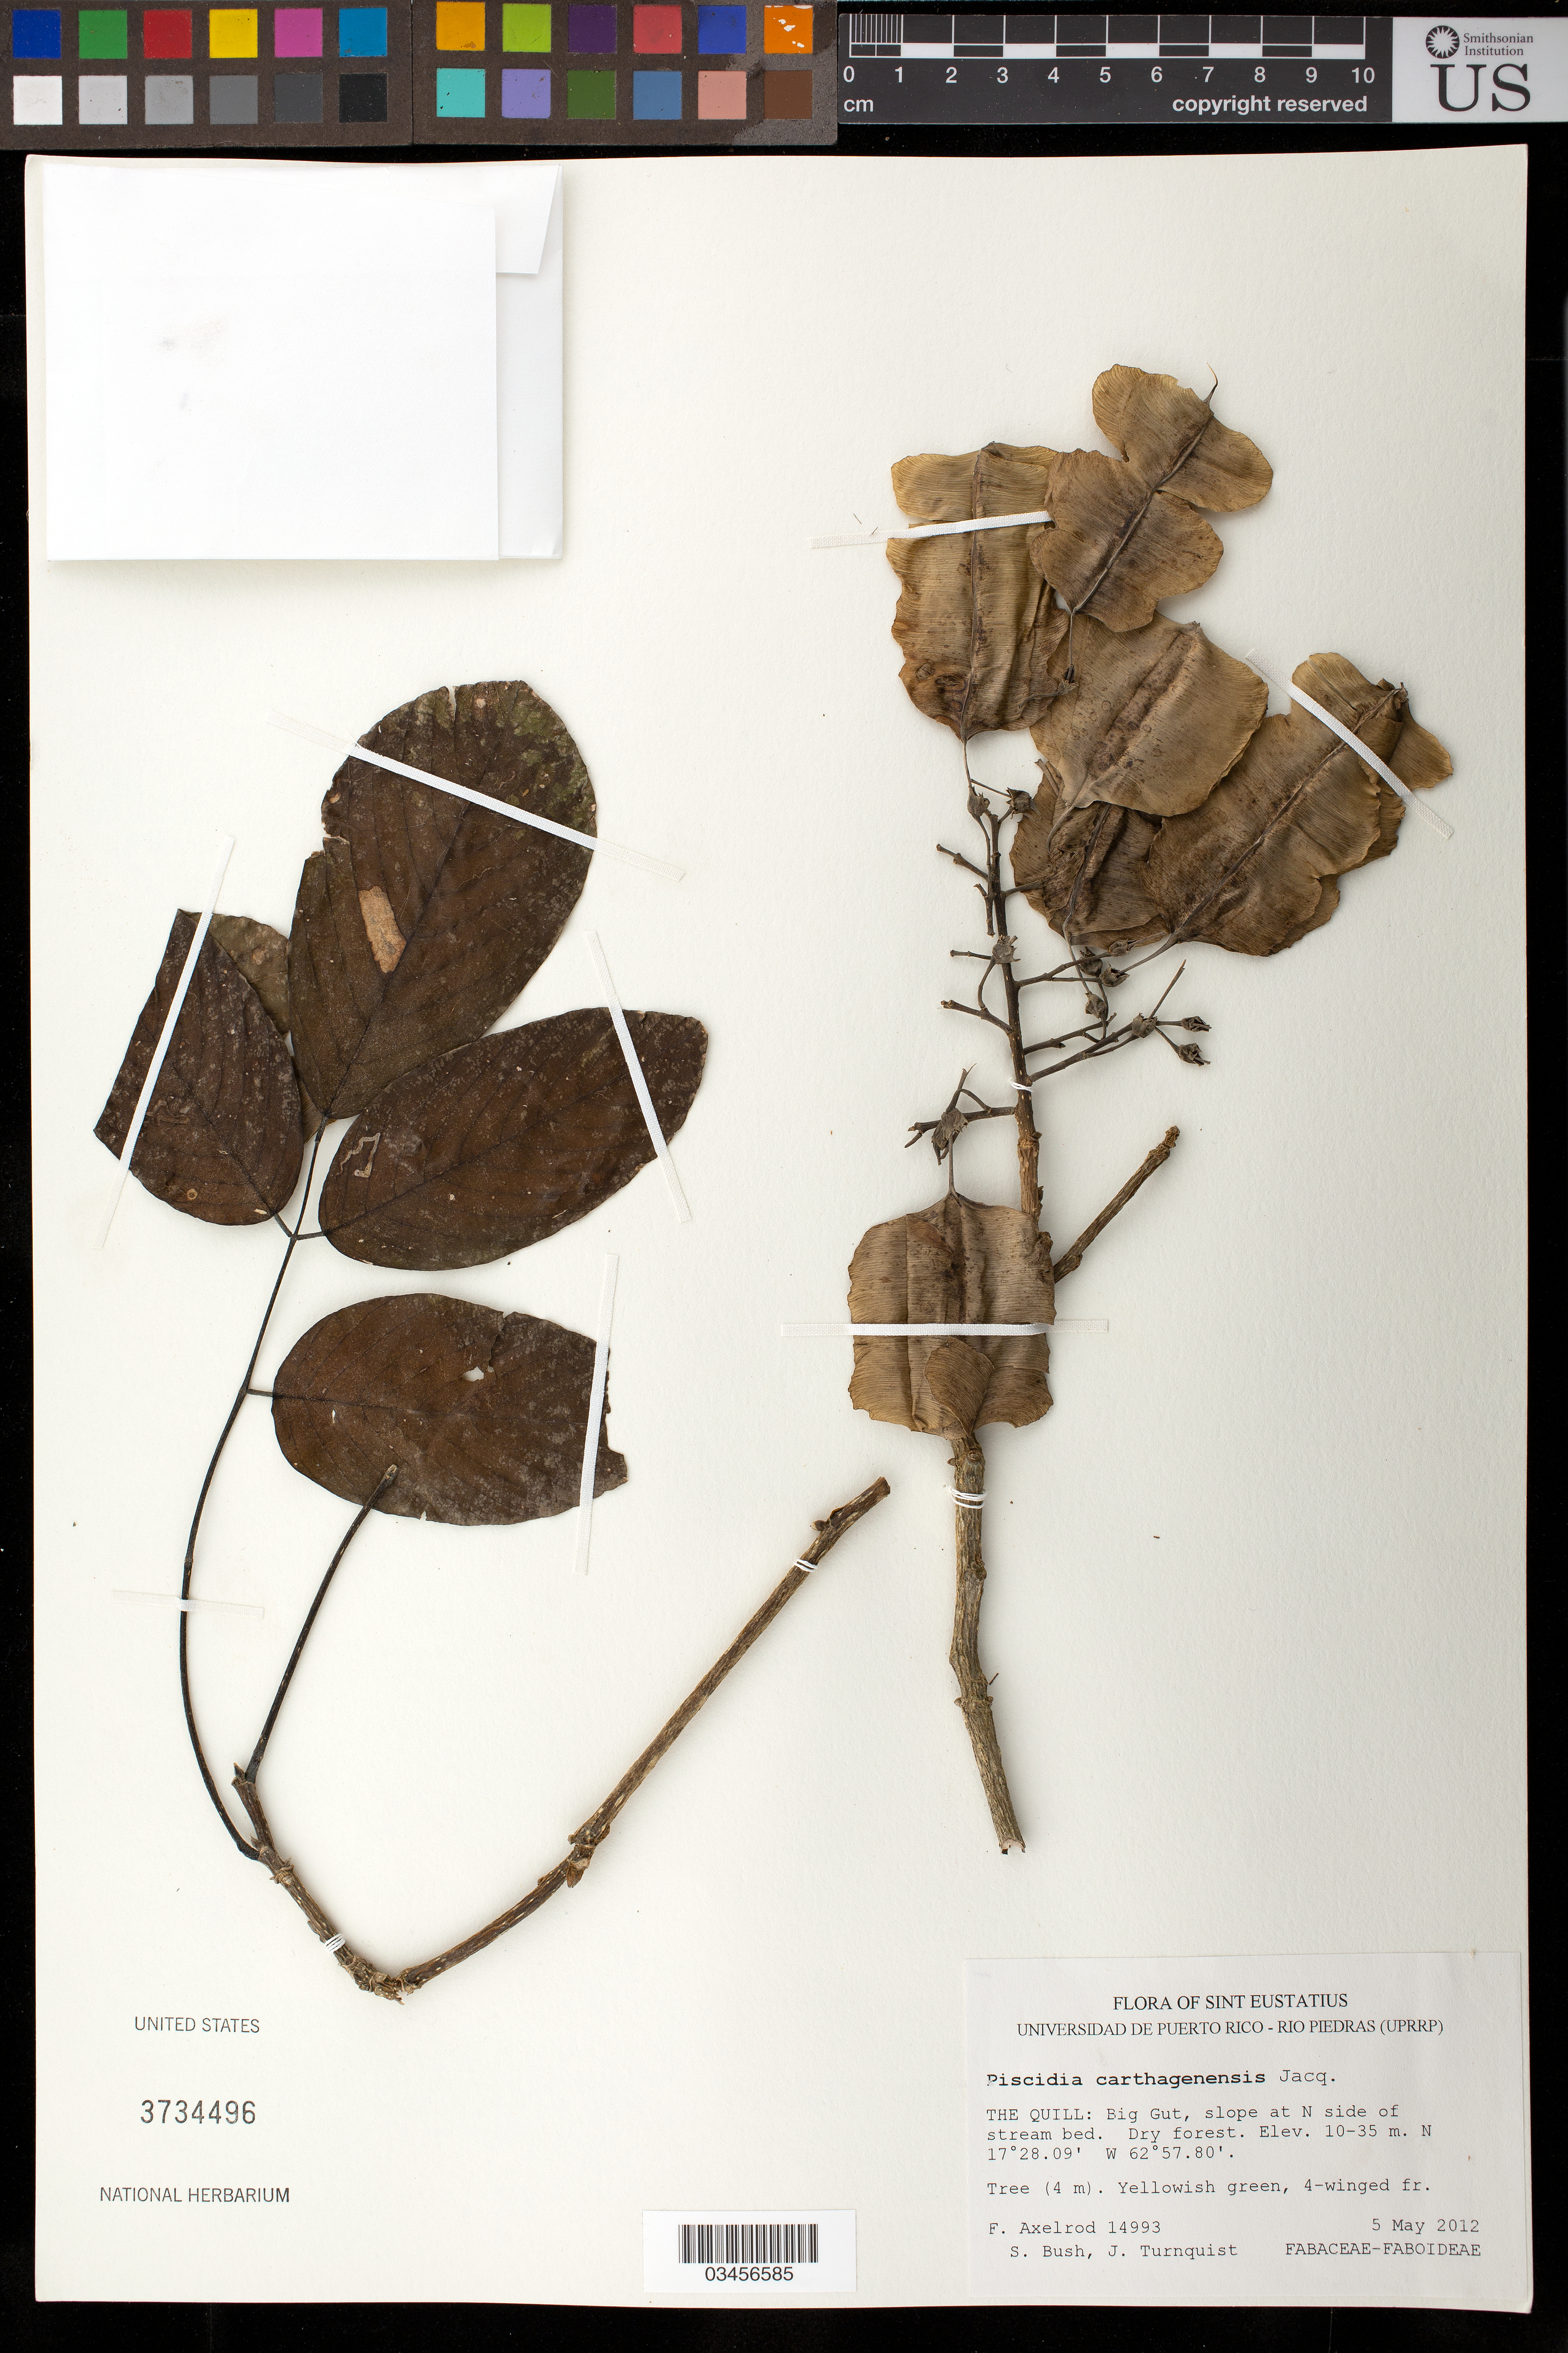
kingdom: Plantae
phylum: Tracheophyta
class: Magnoliopsida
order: Fabales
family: Fabaceae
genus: Piscidia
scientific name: Piscidia carthagenensis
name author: Jacq.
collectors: F. S. Axelrod, S. Bush & J. Turnquist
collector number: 14993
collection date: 2012-05-05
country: Netherlands Antilles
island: Sint Eustatius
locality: The Quill: Big Gut, slope at N side of stream bed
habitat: Dry forest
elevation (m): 10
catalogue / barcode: US 3734496